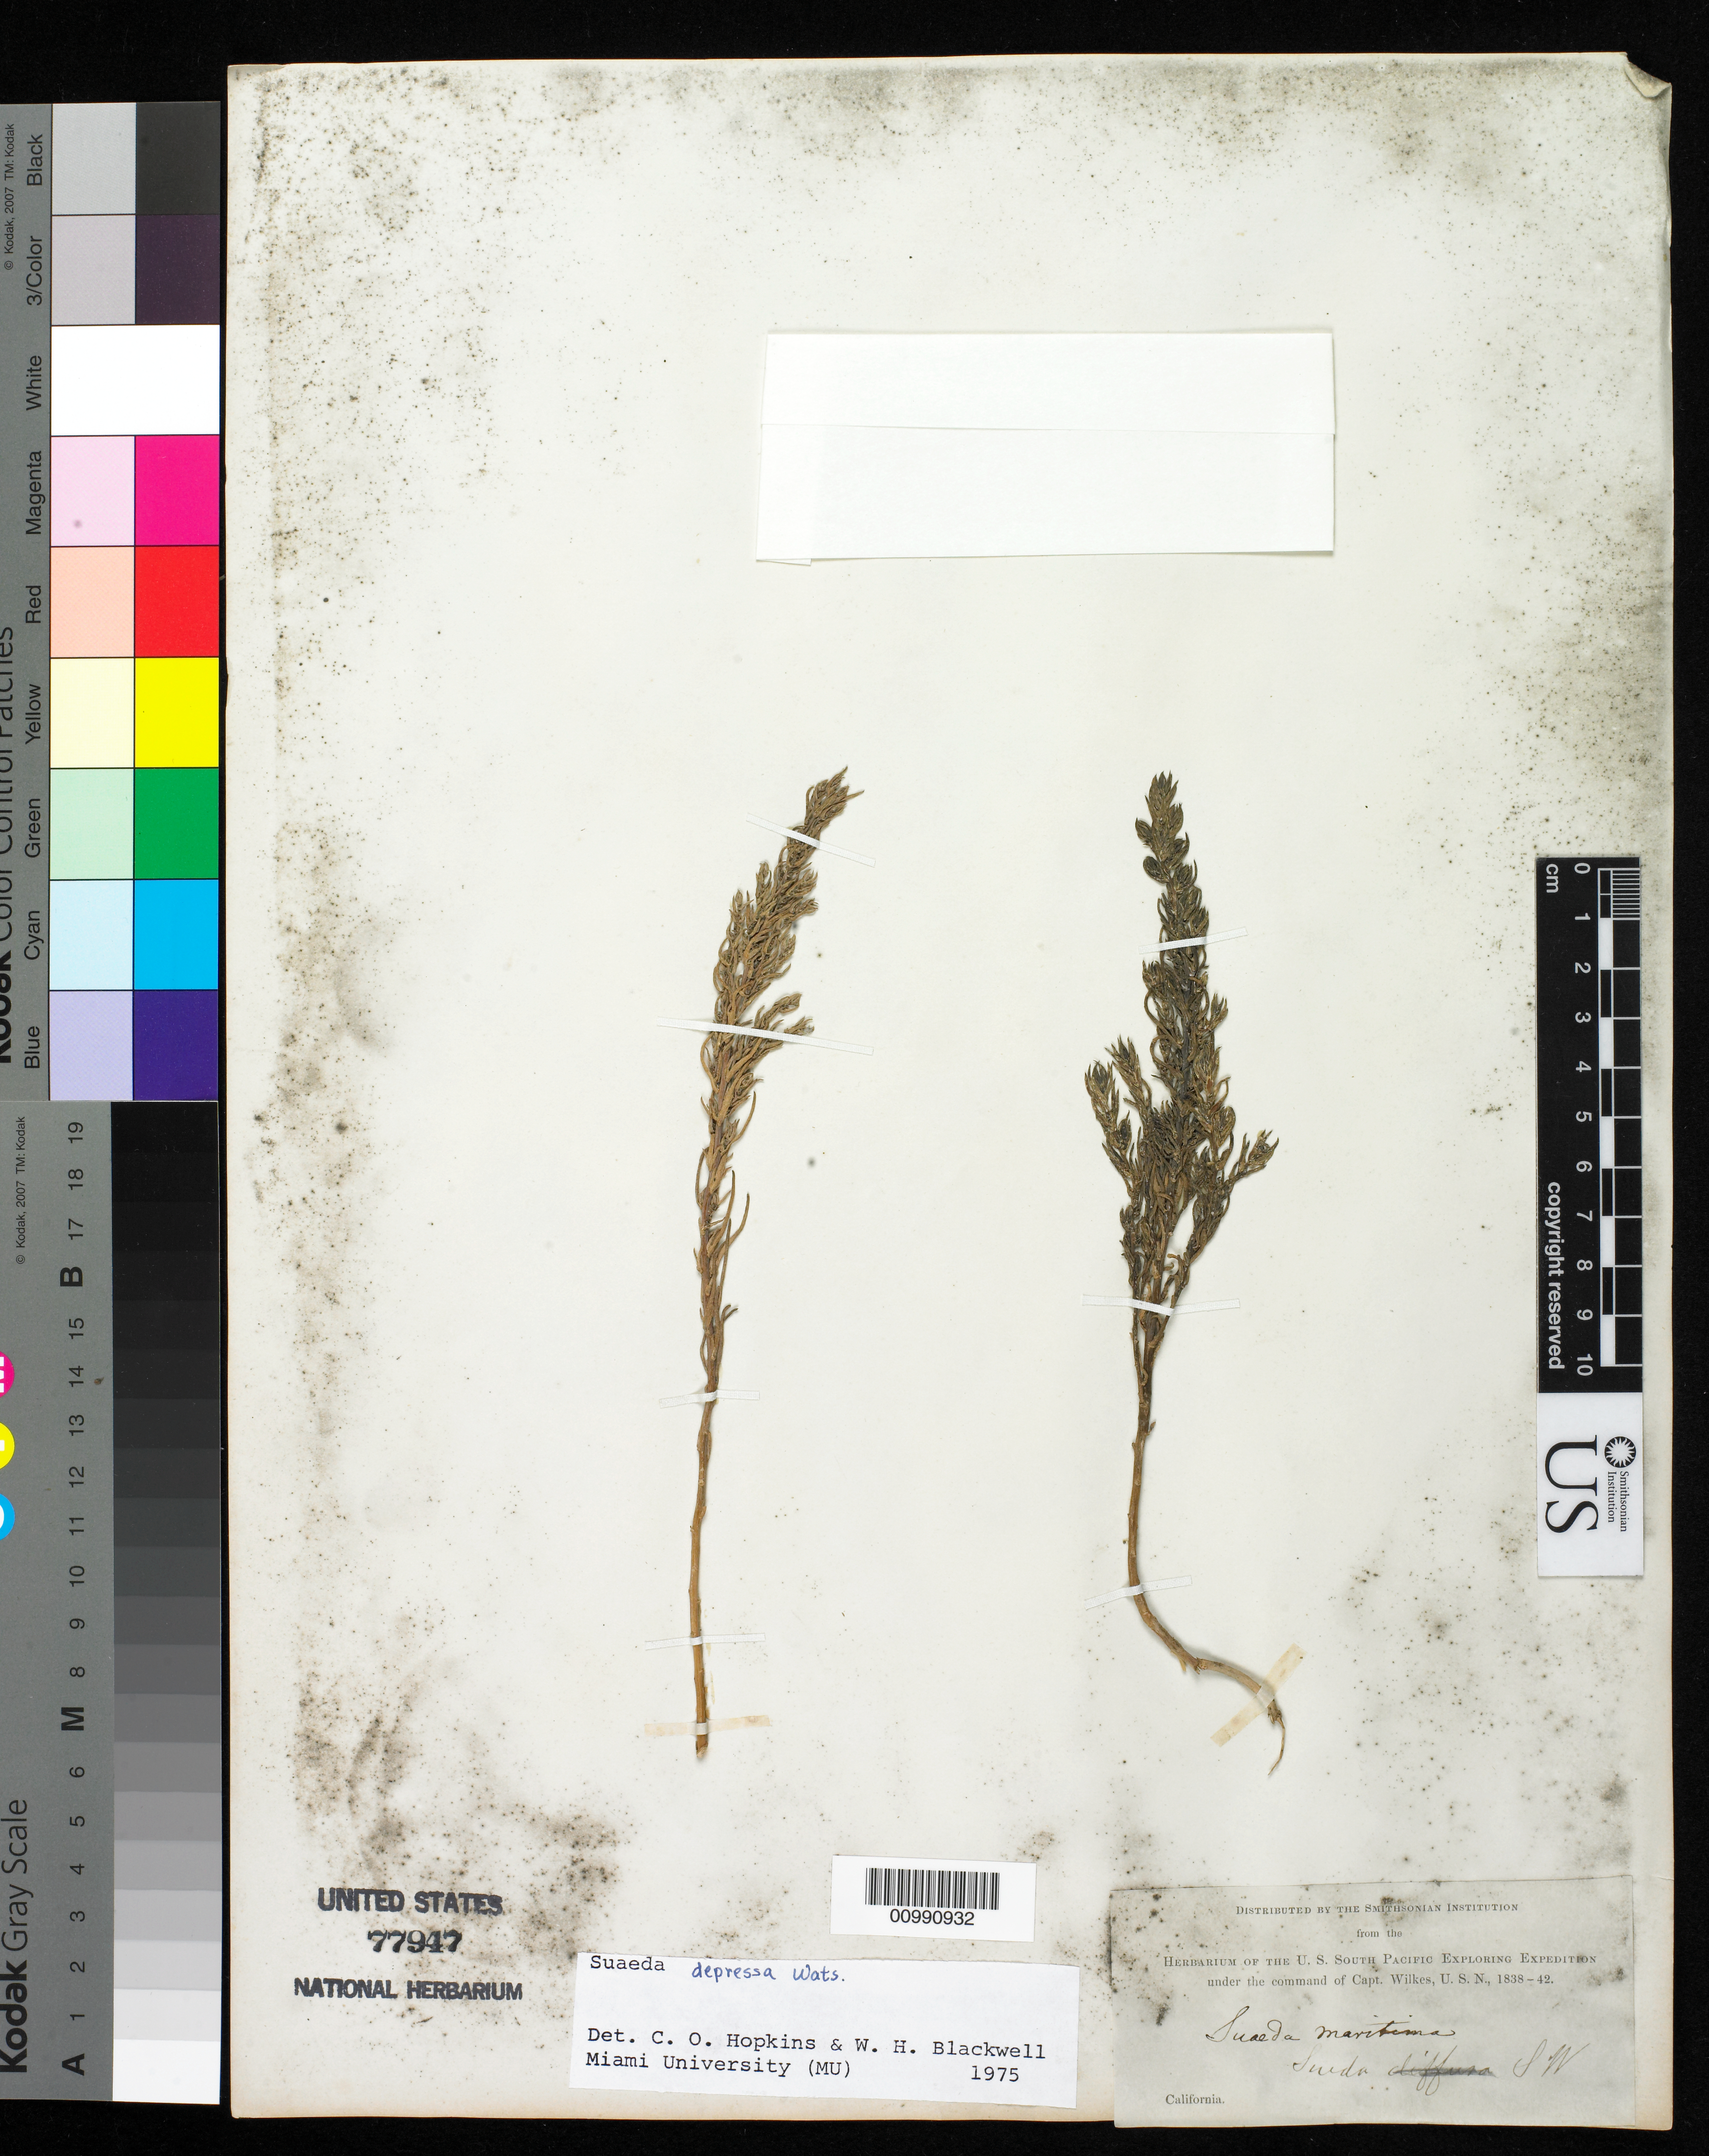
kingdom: Plantae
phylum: Tracheophyta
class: Magnoliopsida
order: Caryophyllales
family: Amaranthaceae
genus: Suaeda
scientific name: Suaeda depressa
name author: (Pursh) S. Watson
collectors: Wilkes Explor. Exped.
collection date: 1838/1842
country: United States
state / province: California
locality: California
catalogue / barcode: US 77947